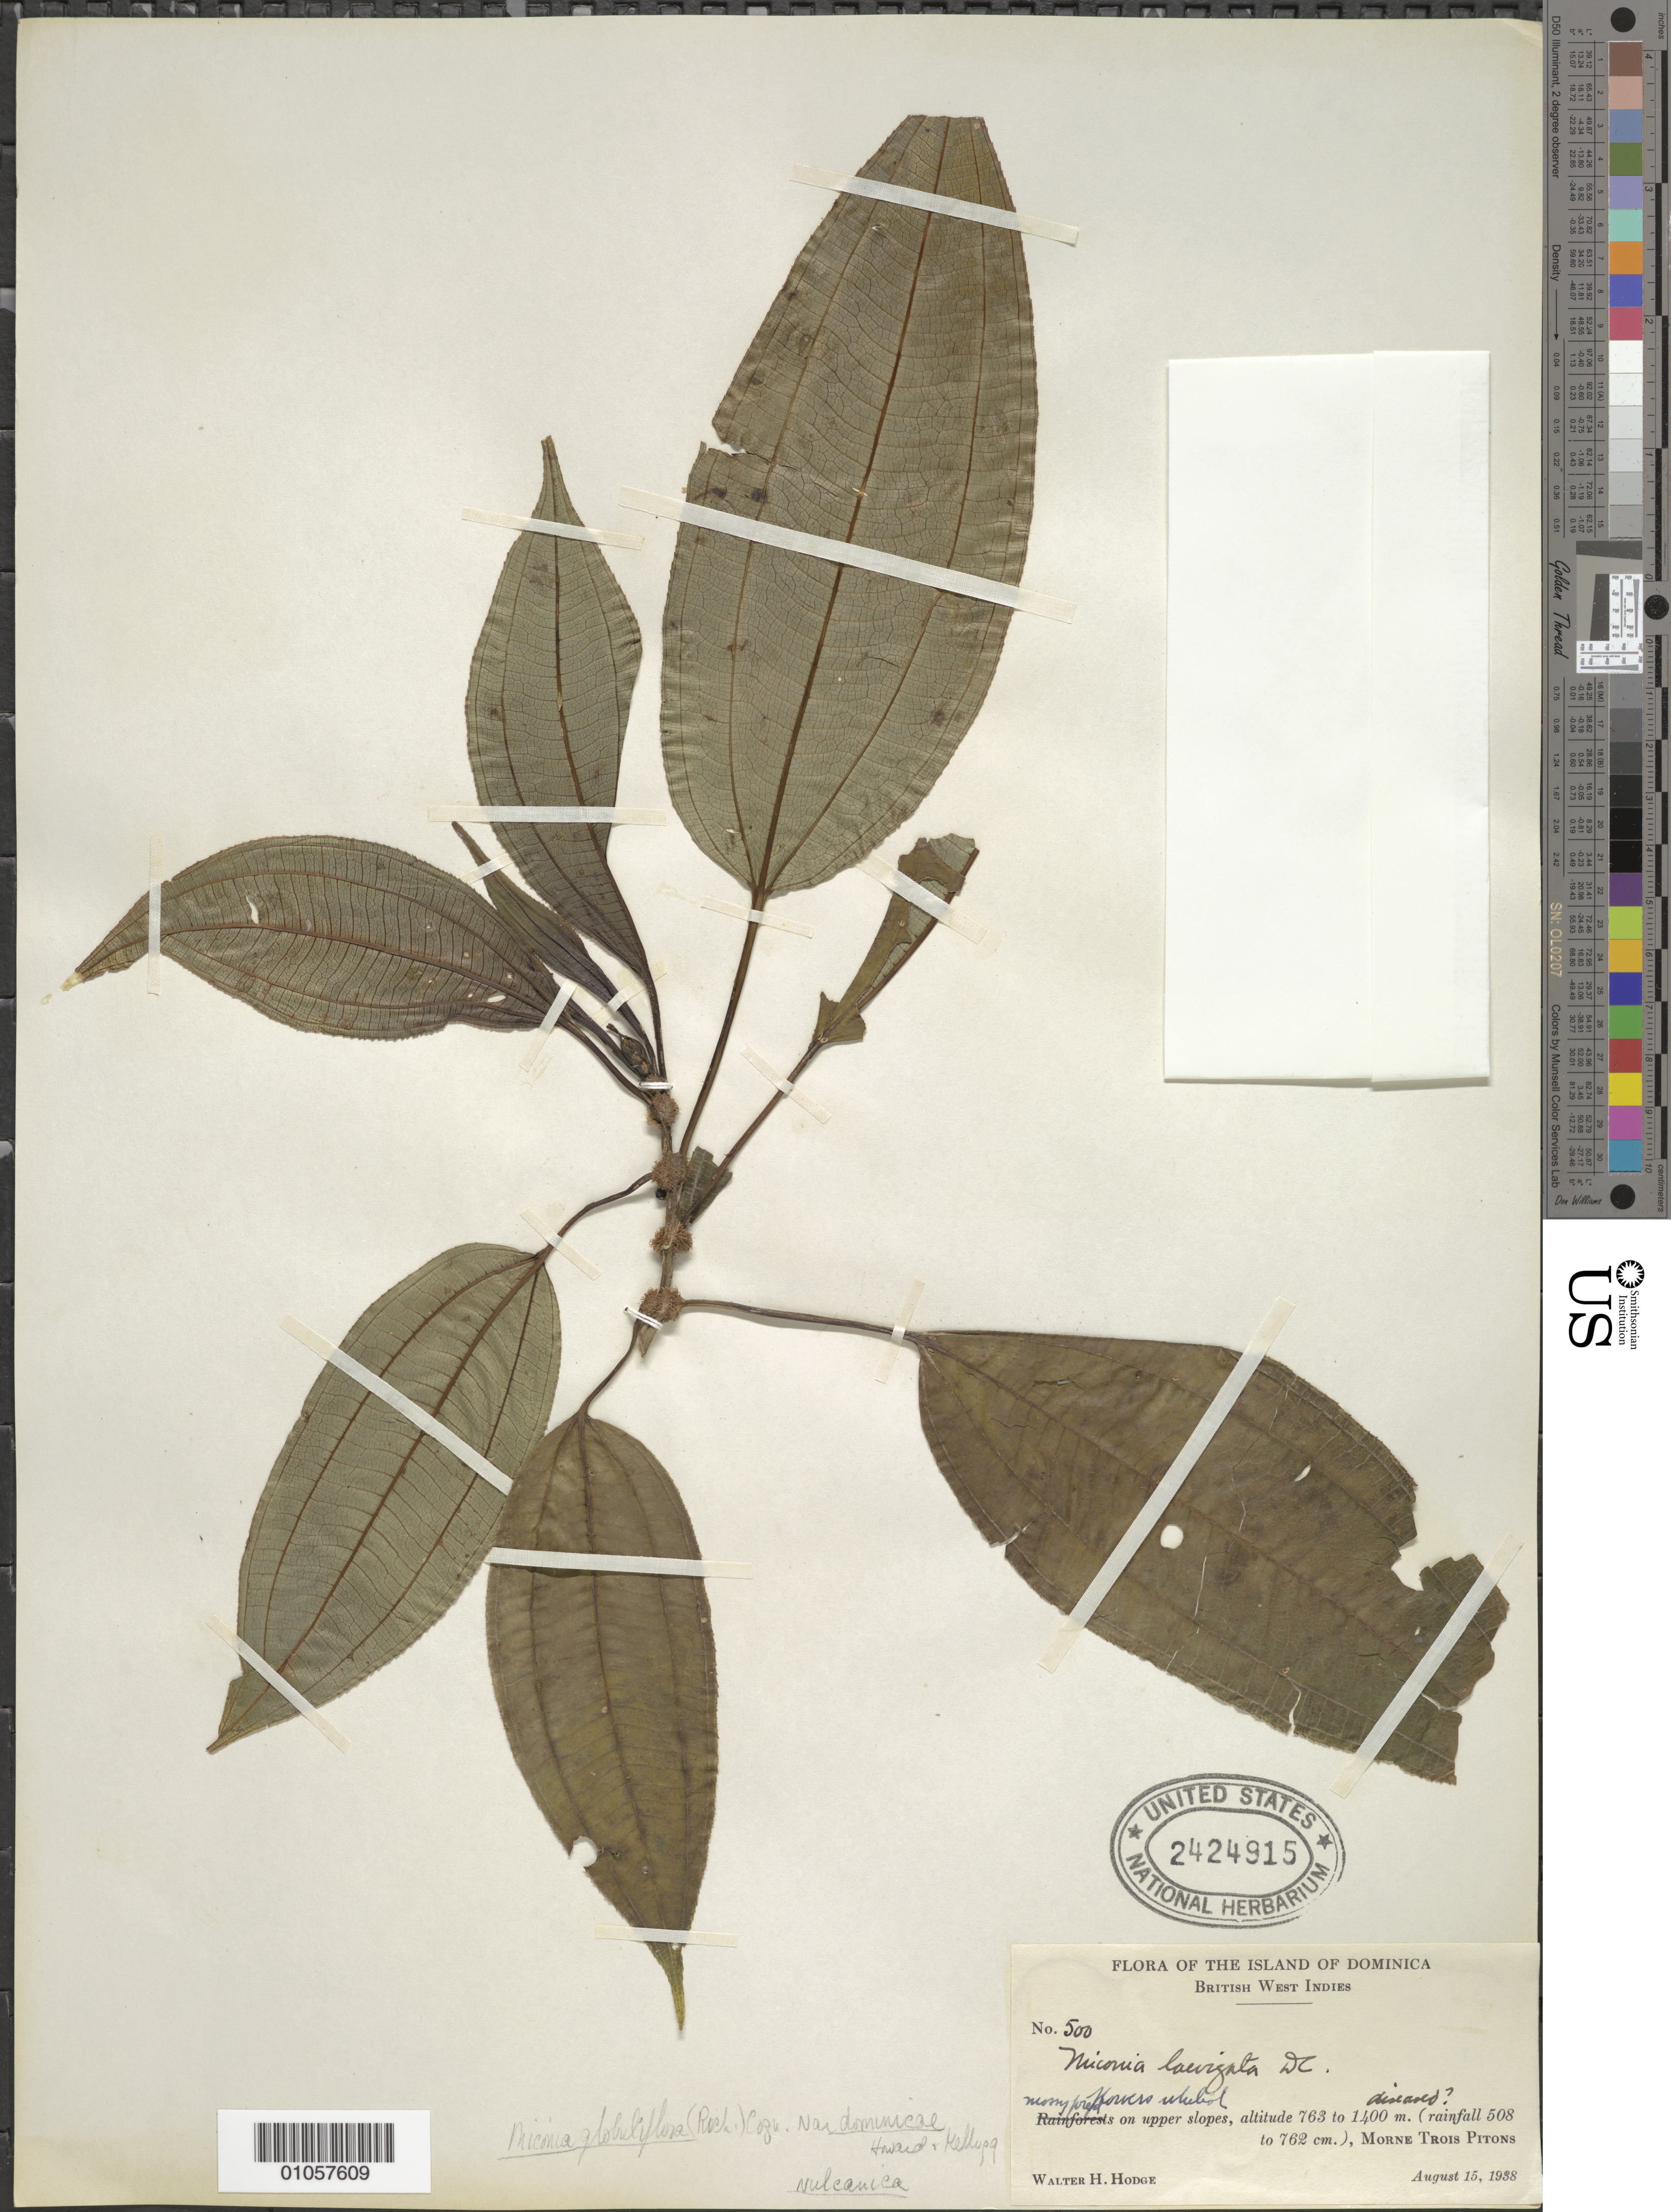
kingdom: Plantae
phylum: Tracheophyta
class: Magnoliopsida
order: Myrtales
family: Melastomataceae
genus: Miconia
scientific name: Miconia globuliflora var. dominicae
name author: R.A. Howard & E.A. Kellogg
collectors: W. Hodge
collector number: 500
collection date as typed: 15 Aug 1938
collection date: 1938-08-15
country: Dominica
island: Dominica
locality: Morne Trois Pitons, upper slopes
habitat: Mossy forest on upper slopes, rainfall 508 to 762 cm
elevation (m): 763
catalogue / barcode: US 2424915